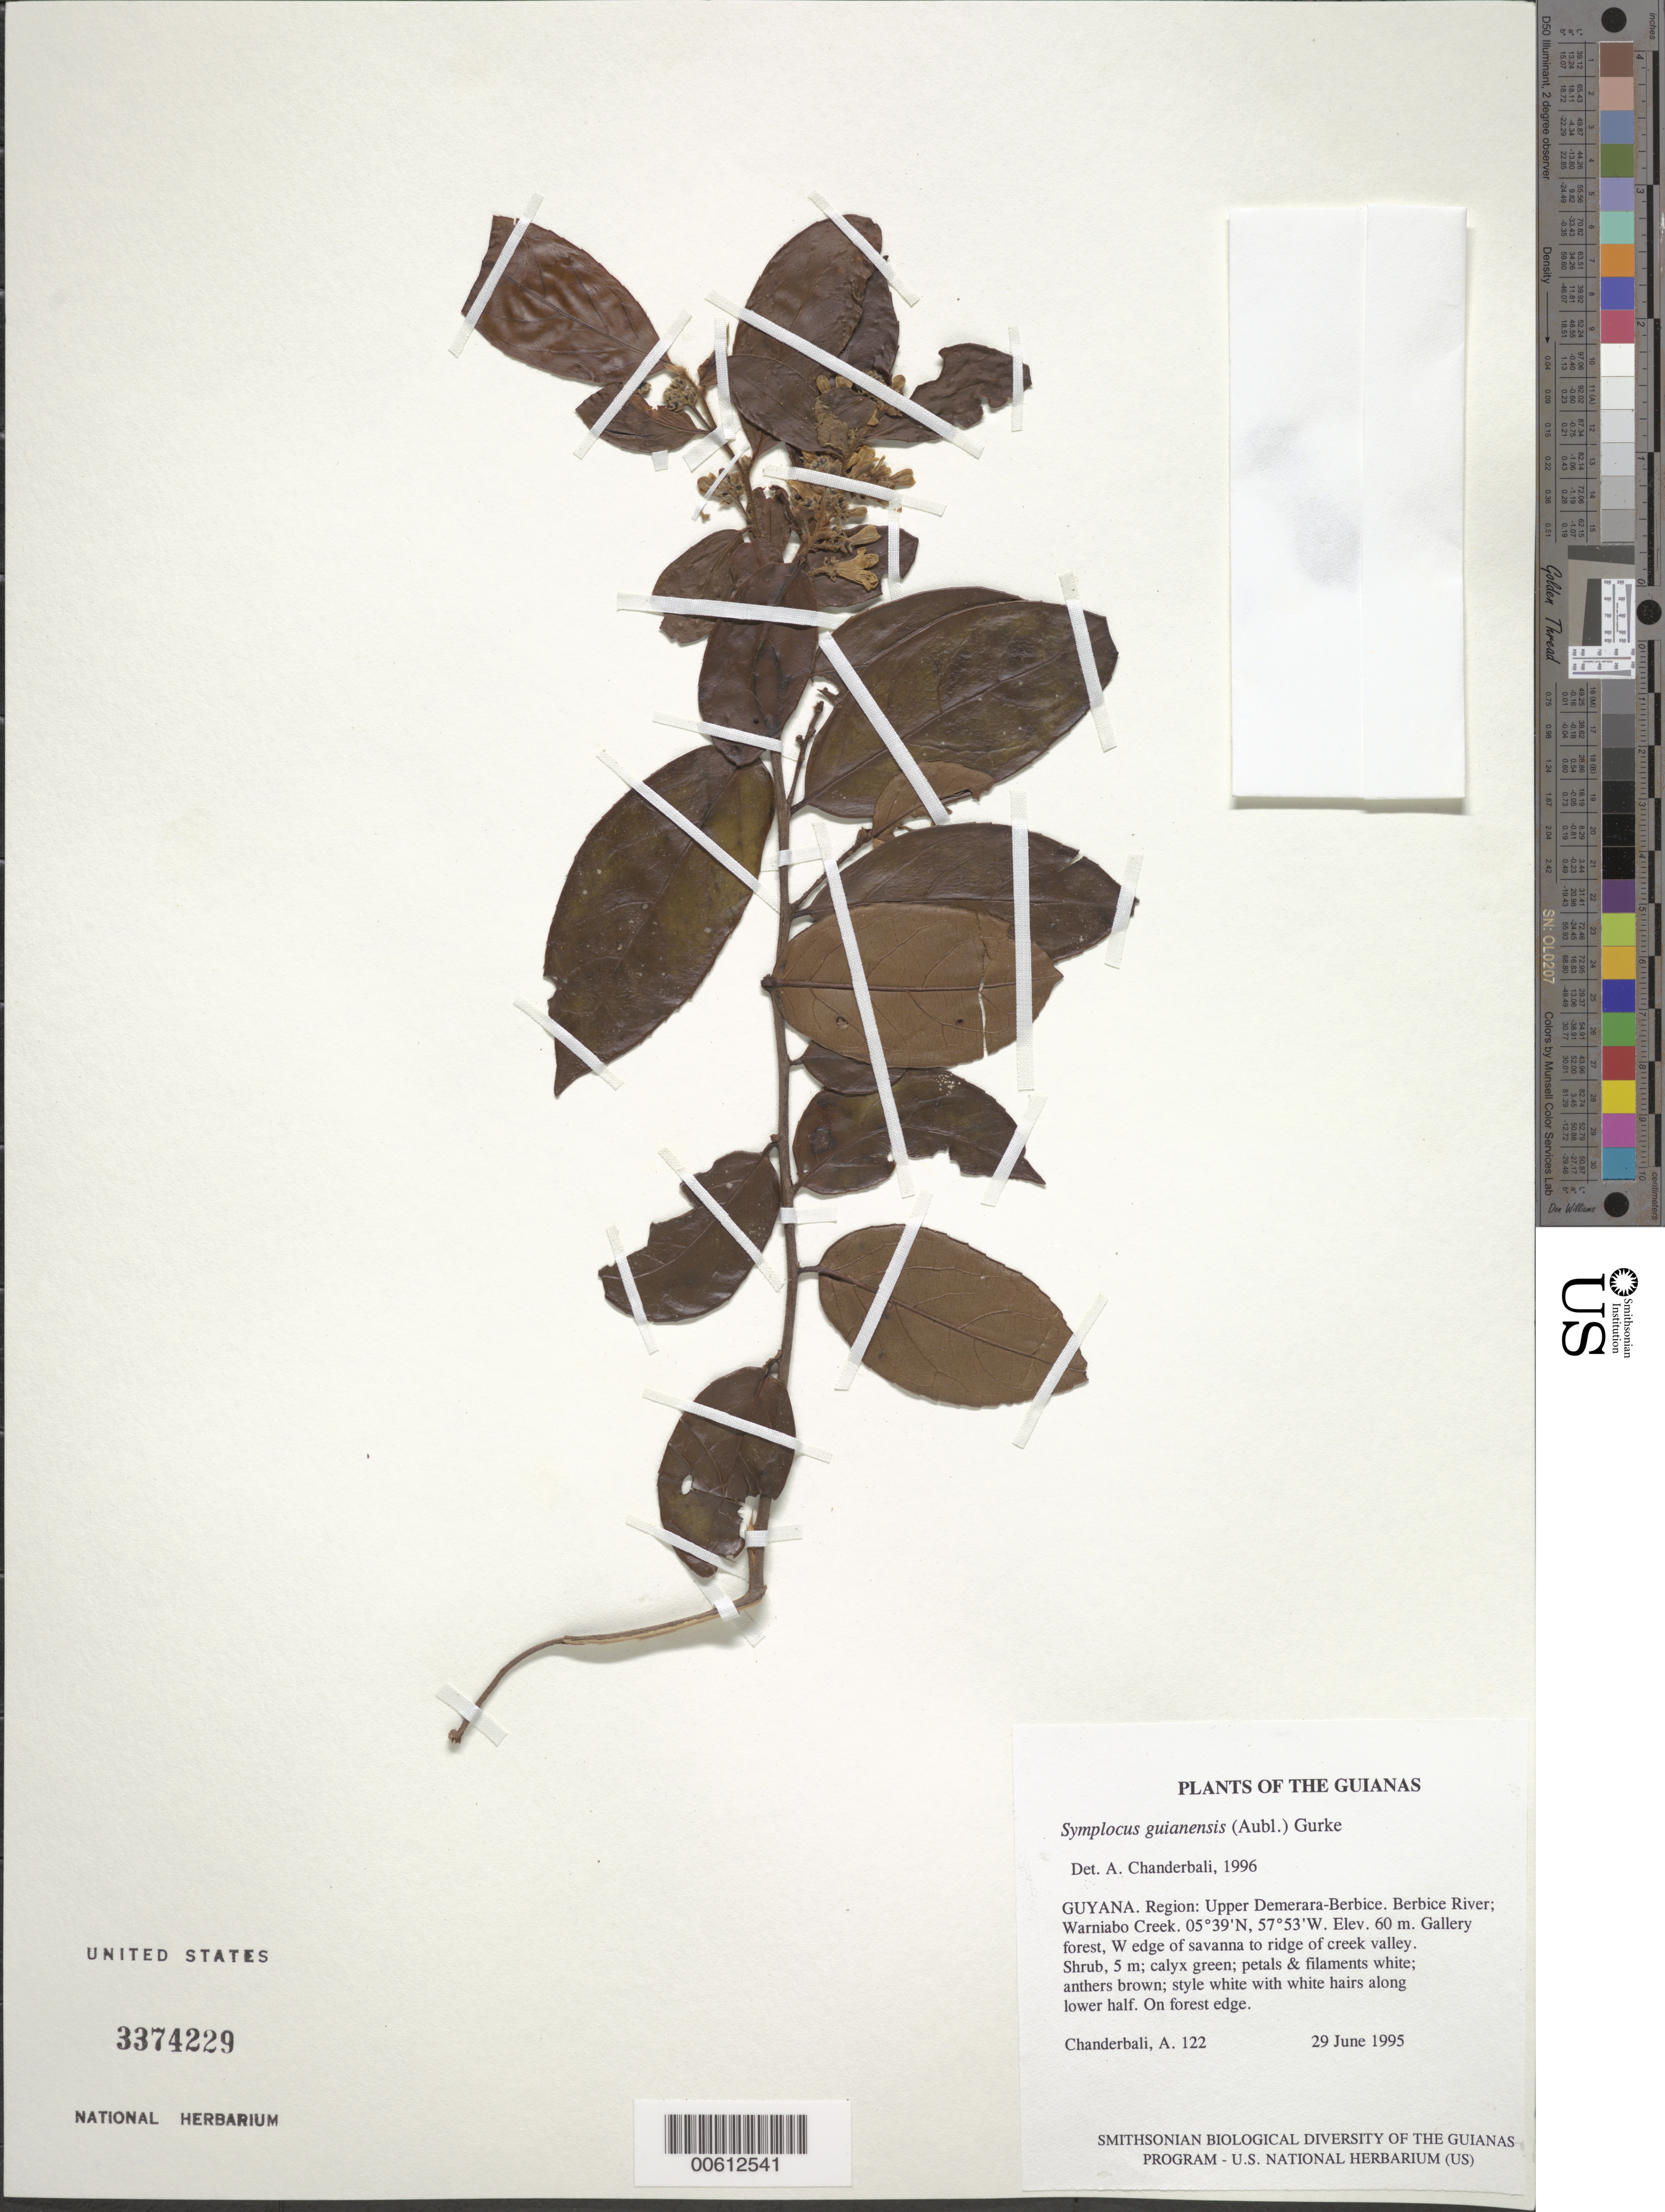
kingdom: Plantae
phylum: Tracheophyta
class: Magnoliopsida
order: Ericales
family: Symplocaceae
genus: Symplocos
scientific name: Symplocos guianensis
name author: (Aubl.) Gürke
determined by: Chanderbali, Andre Shashi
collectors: A. S. Chanderbali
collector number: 122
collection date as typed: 29 June 1995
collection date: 1995-06-29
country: Guyana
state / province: U. Demerara-Berbice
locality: Berbice River; Warniabo Creek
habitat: Gallery forest, W edge of savanna to ridge of creek valley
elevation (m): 60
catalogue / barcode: US 3374229